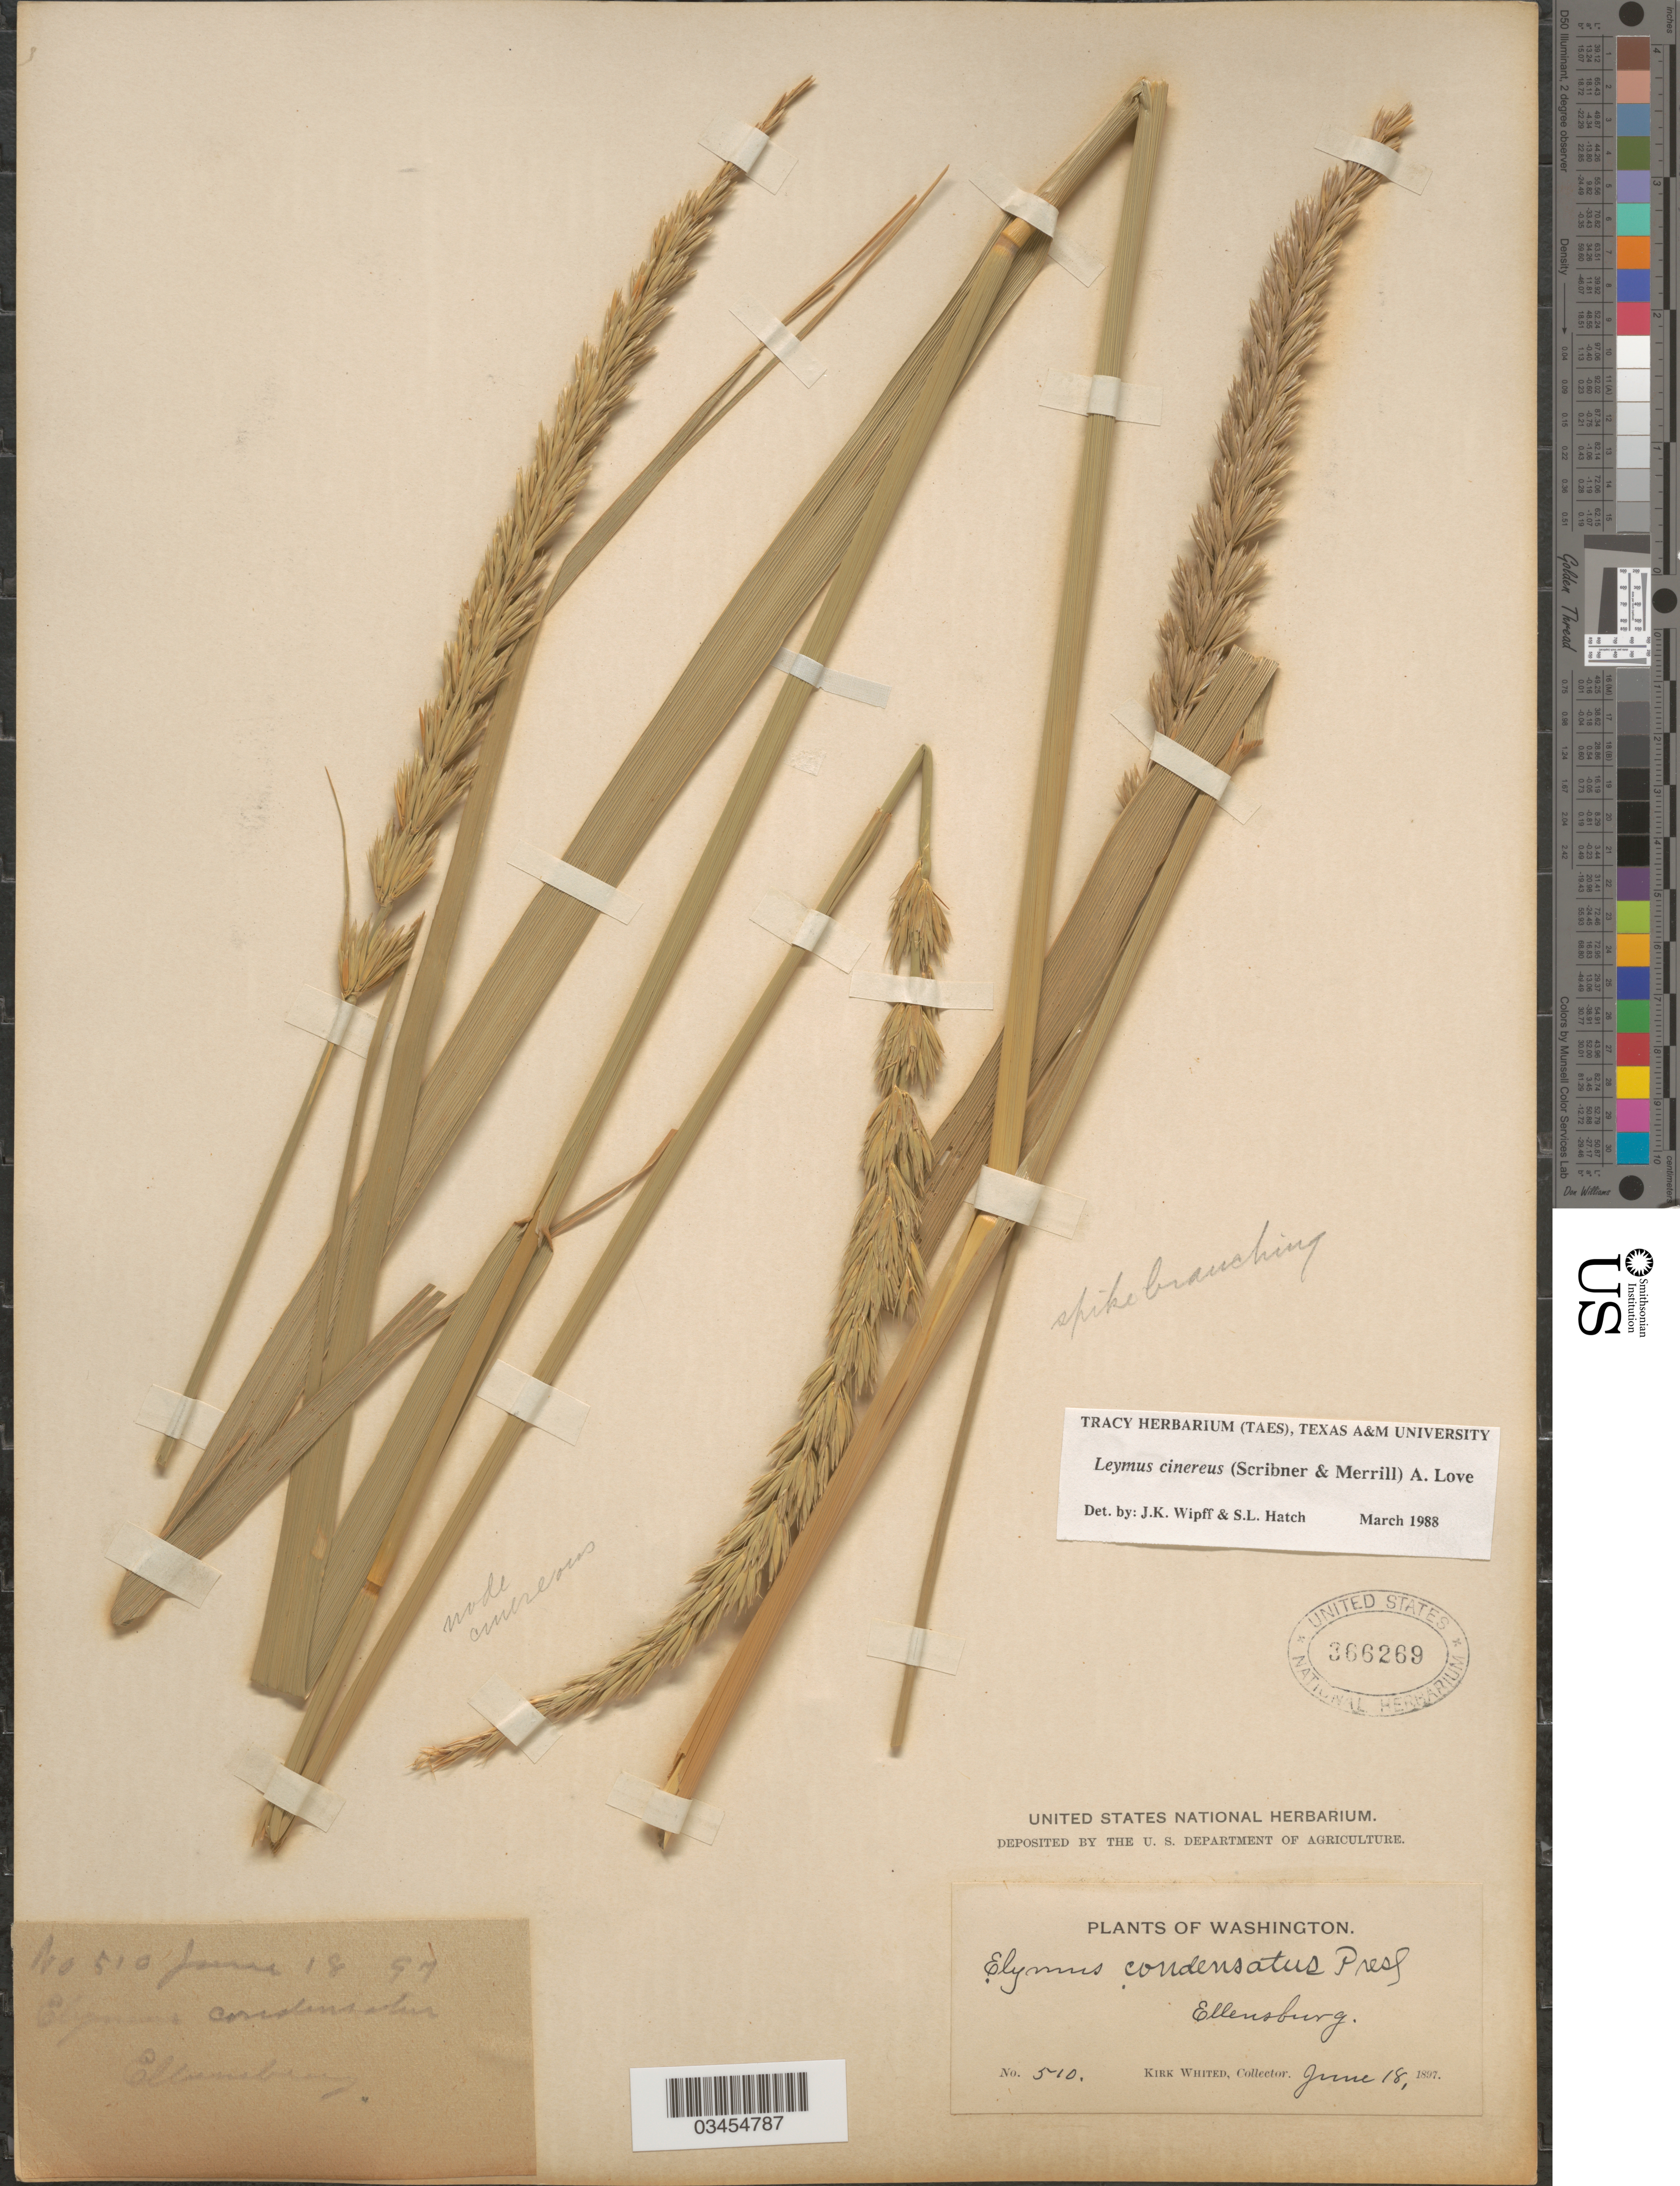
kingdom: Plantae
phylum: Tracheophyta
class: Liliopsida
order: Poales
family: Poaceae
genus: Leymus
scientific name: Leymus cinereus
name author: (Scribn. & Merr.) Á. Löve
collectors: K. Whited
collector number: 510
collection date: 1897-06-18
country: United States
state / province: Washington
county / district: Kittitas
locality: Ellensburg.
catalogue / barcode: US 366269